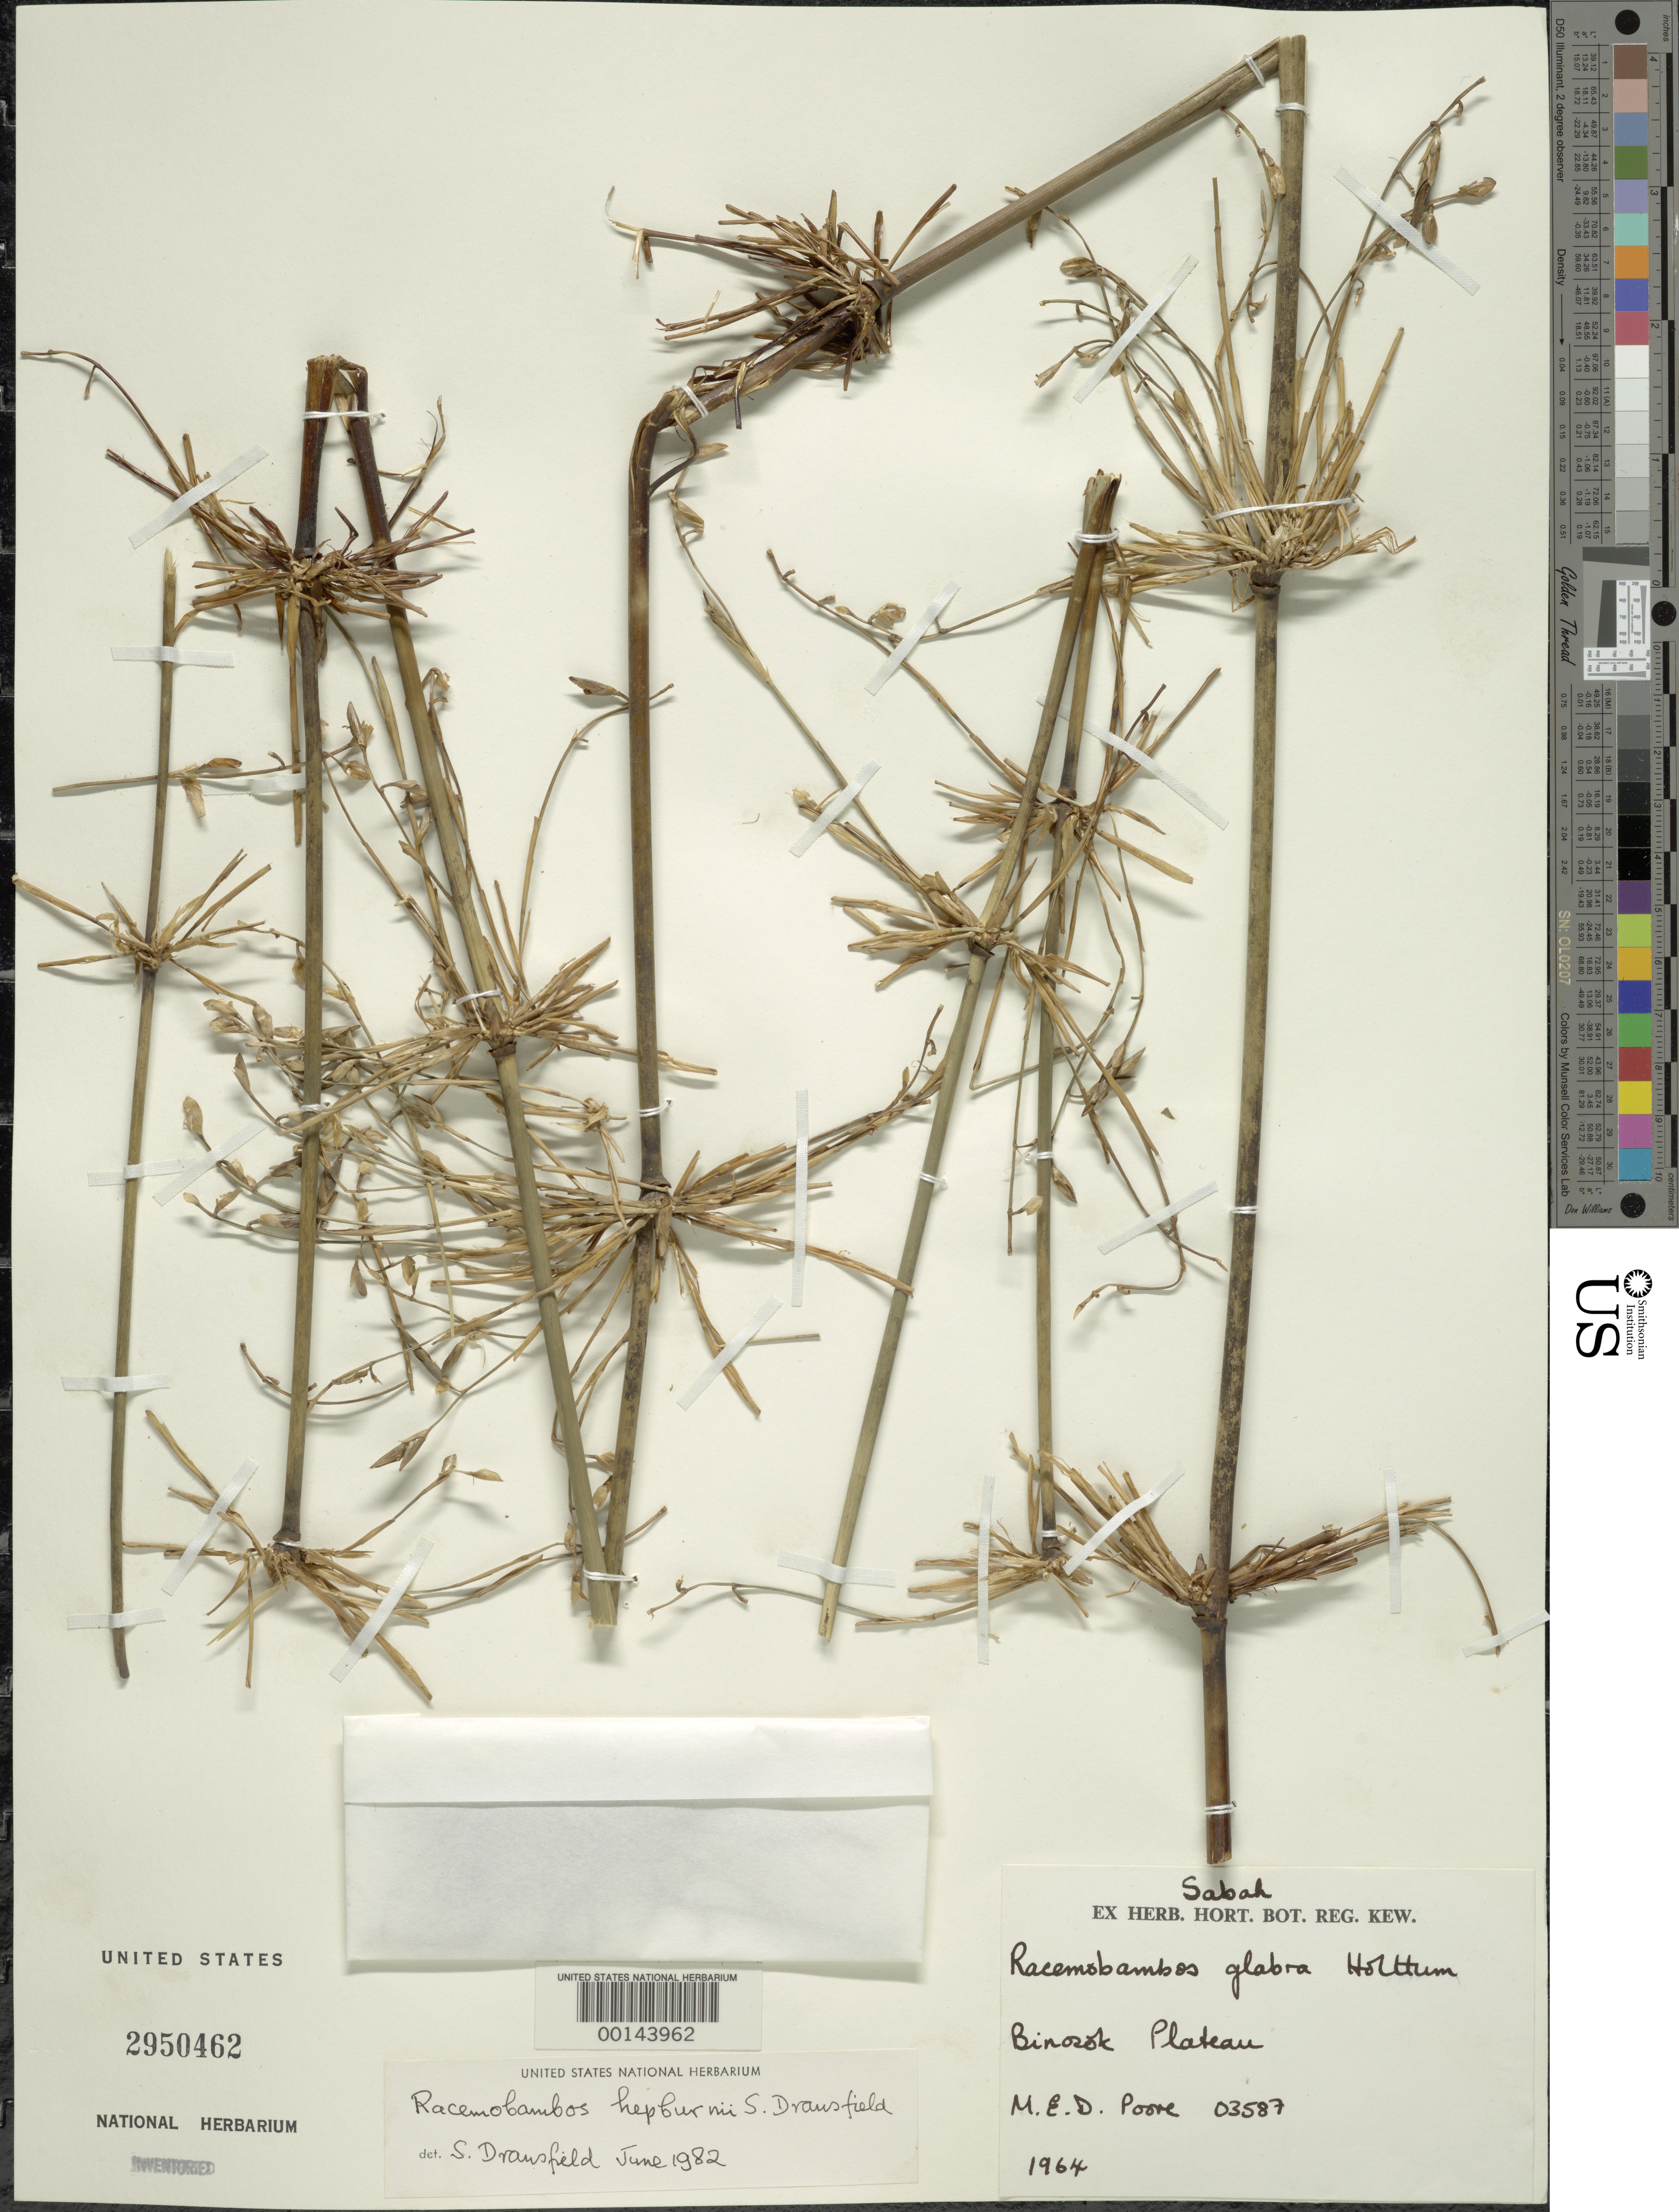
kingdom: Plantae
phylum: Tracheophyta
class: Liliopsida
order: Poales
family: Poaceae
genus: Racemobambos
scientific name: Racemobambos hepburnii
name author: S. Dransf.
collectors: M. E. D. Poore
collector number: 3587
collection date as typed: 1964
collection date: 1964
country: Malaysia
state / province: Sabah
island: Borneo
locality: Binosok plateau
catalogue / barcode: US 2950462